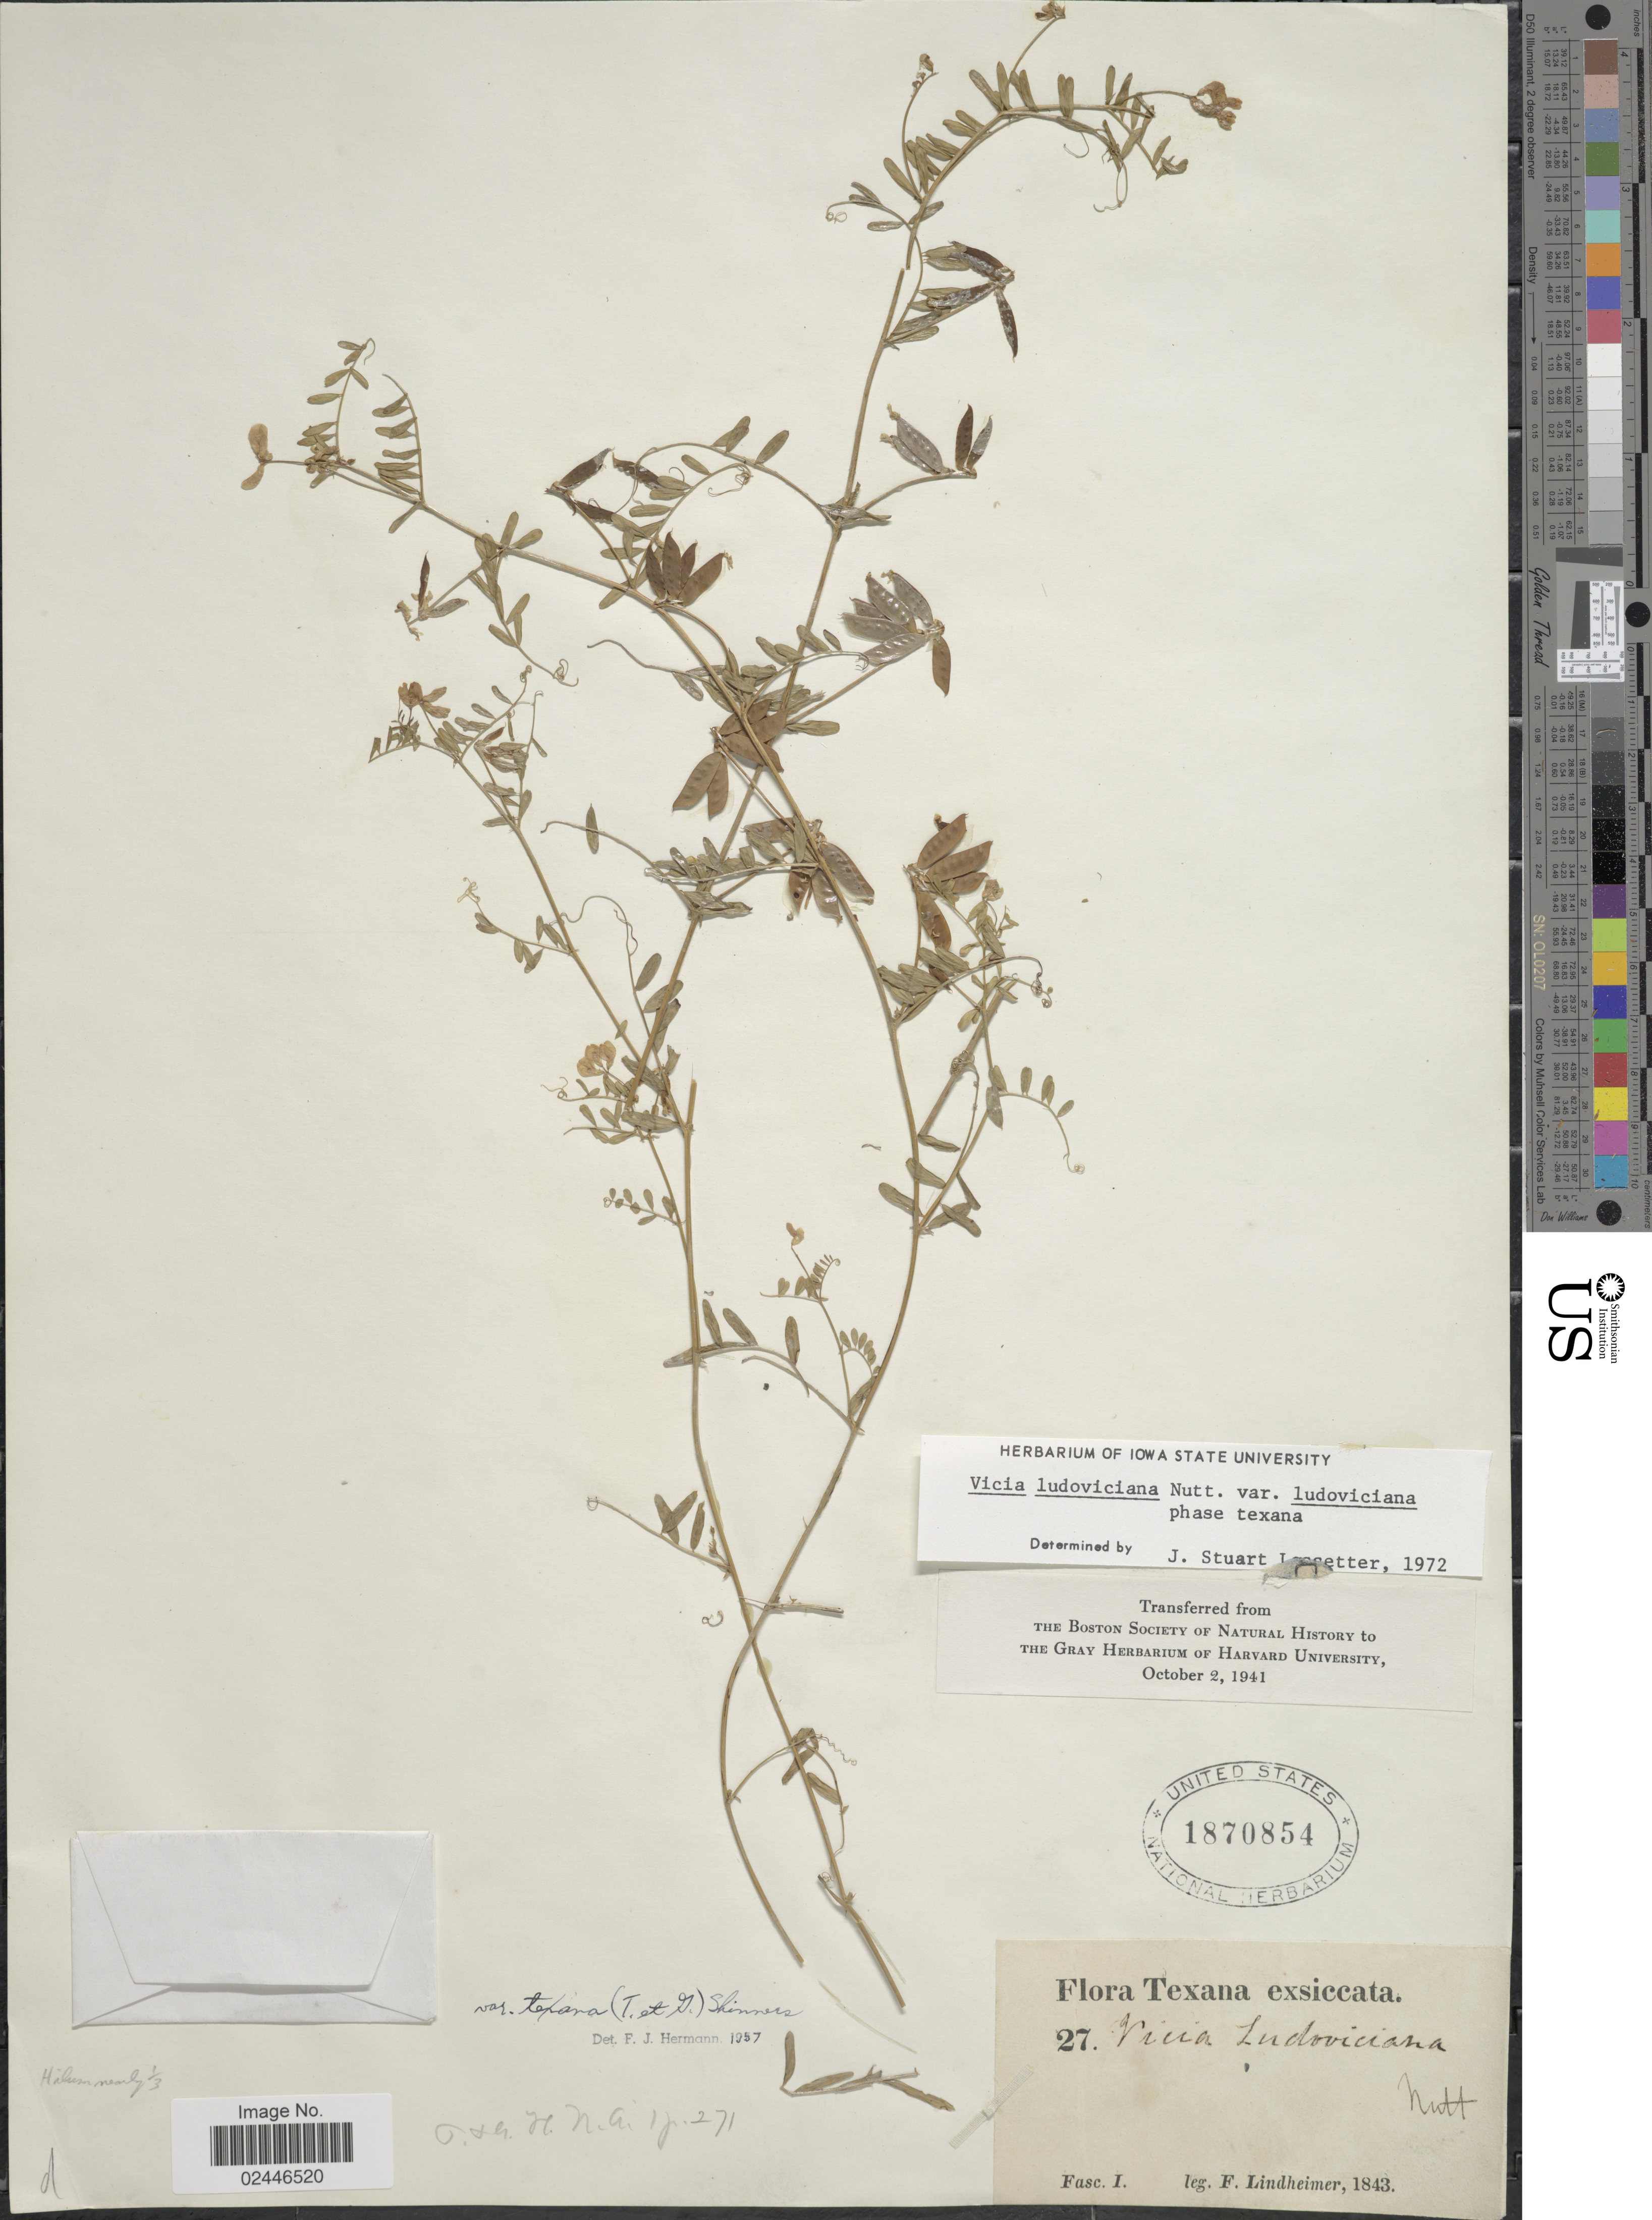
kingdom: Plantae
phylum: Tracheophyta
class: Magnoliopsida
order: Fabales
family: Fabaceae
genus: Vicia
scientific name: Vicia ludoviciana var. ludoviciana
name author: Nutt. ex Torr. & A. Gray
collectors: F. Lindheimer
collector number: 27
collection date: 1843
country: United States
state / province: Texas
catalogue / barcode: US 1870854